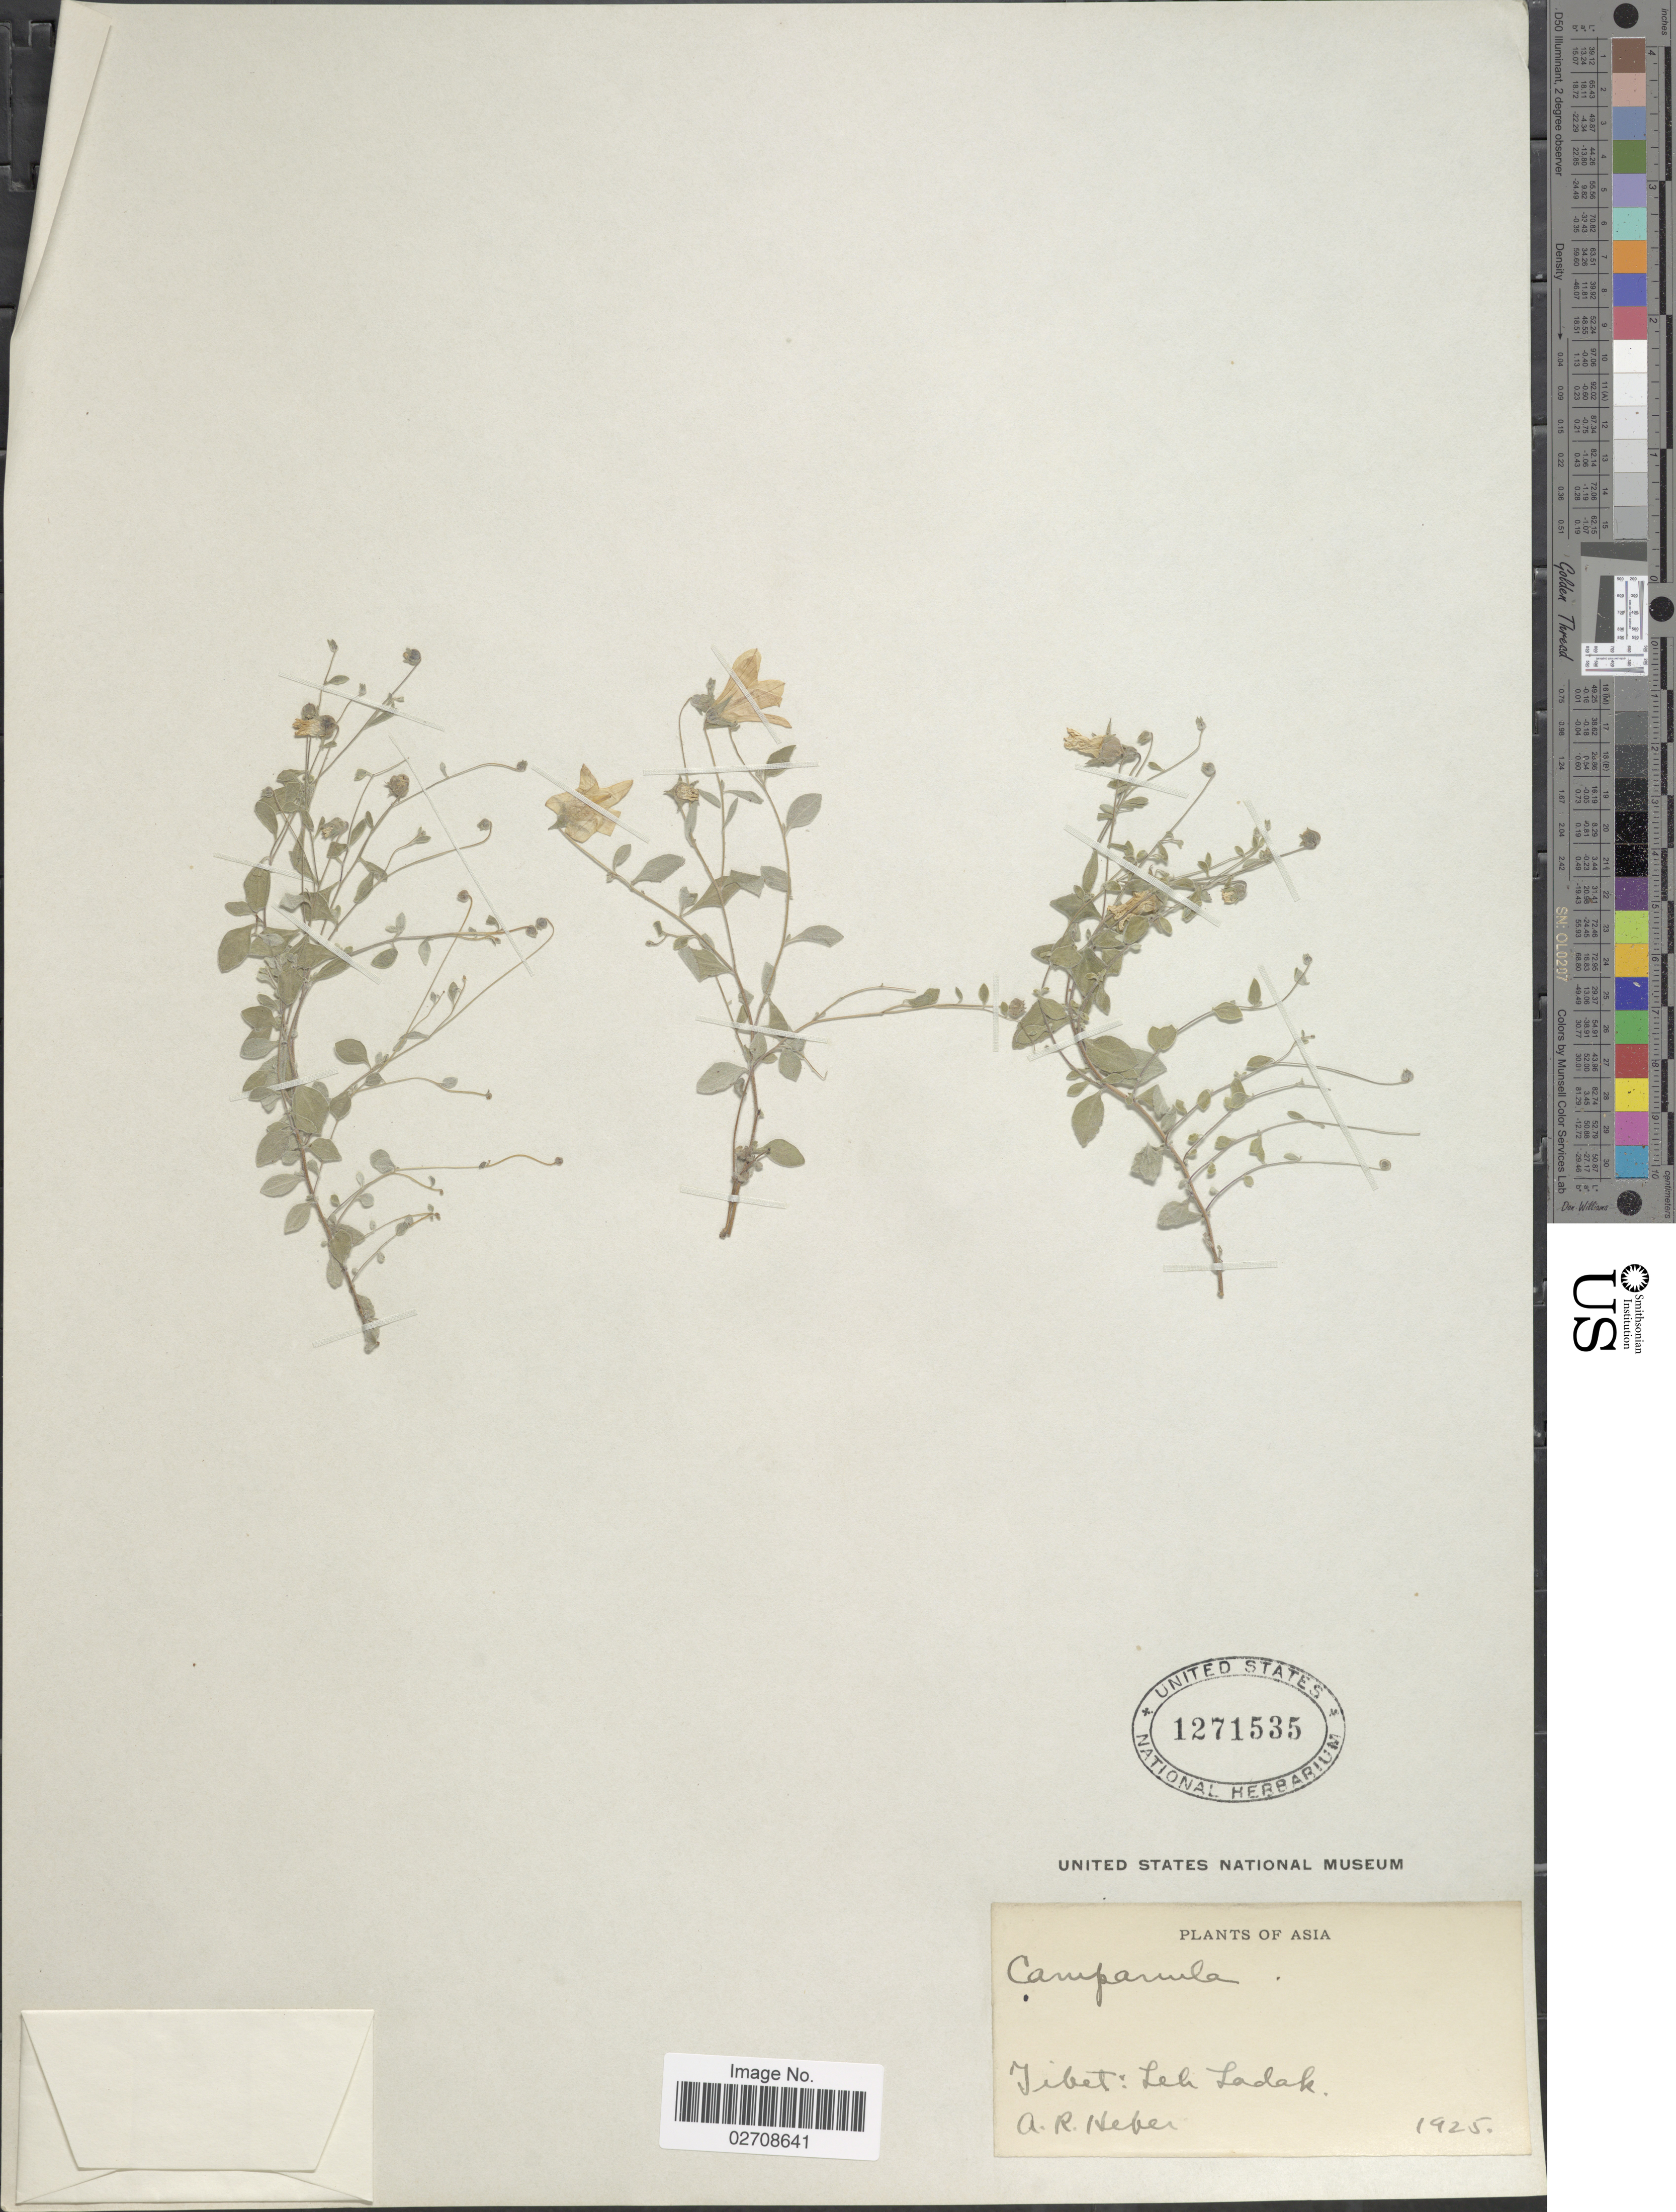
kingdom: Plantae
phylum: Tracheophyta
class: Magnoliopsida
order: Asterales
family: Campanulaceae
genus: Campanula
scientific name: Campanula sp.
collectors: A. Heber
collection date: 1925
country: India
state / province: Ladakh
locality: Tibet: Leh Ladak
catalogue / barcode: US 1271535